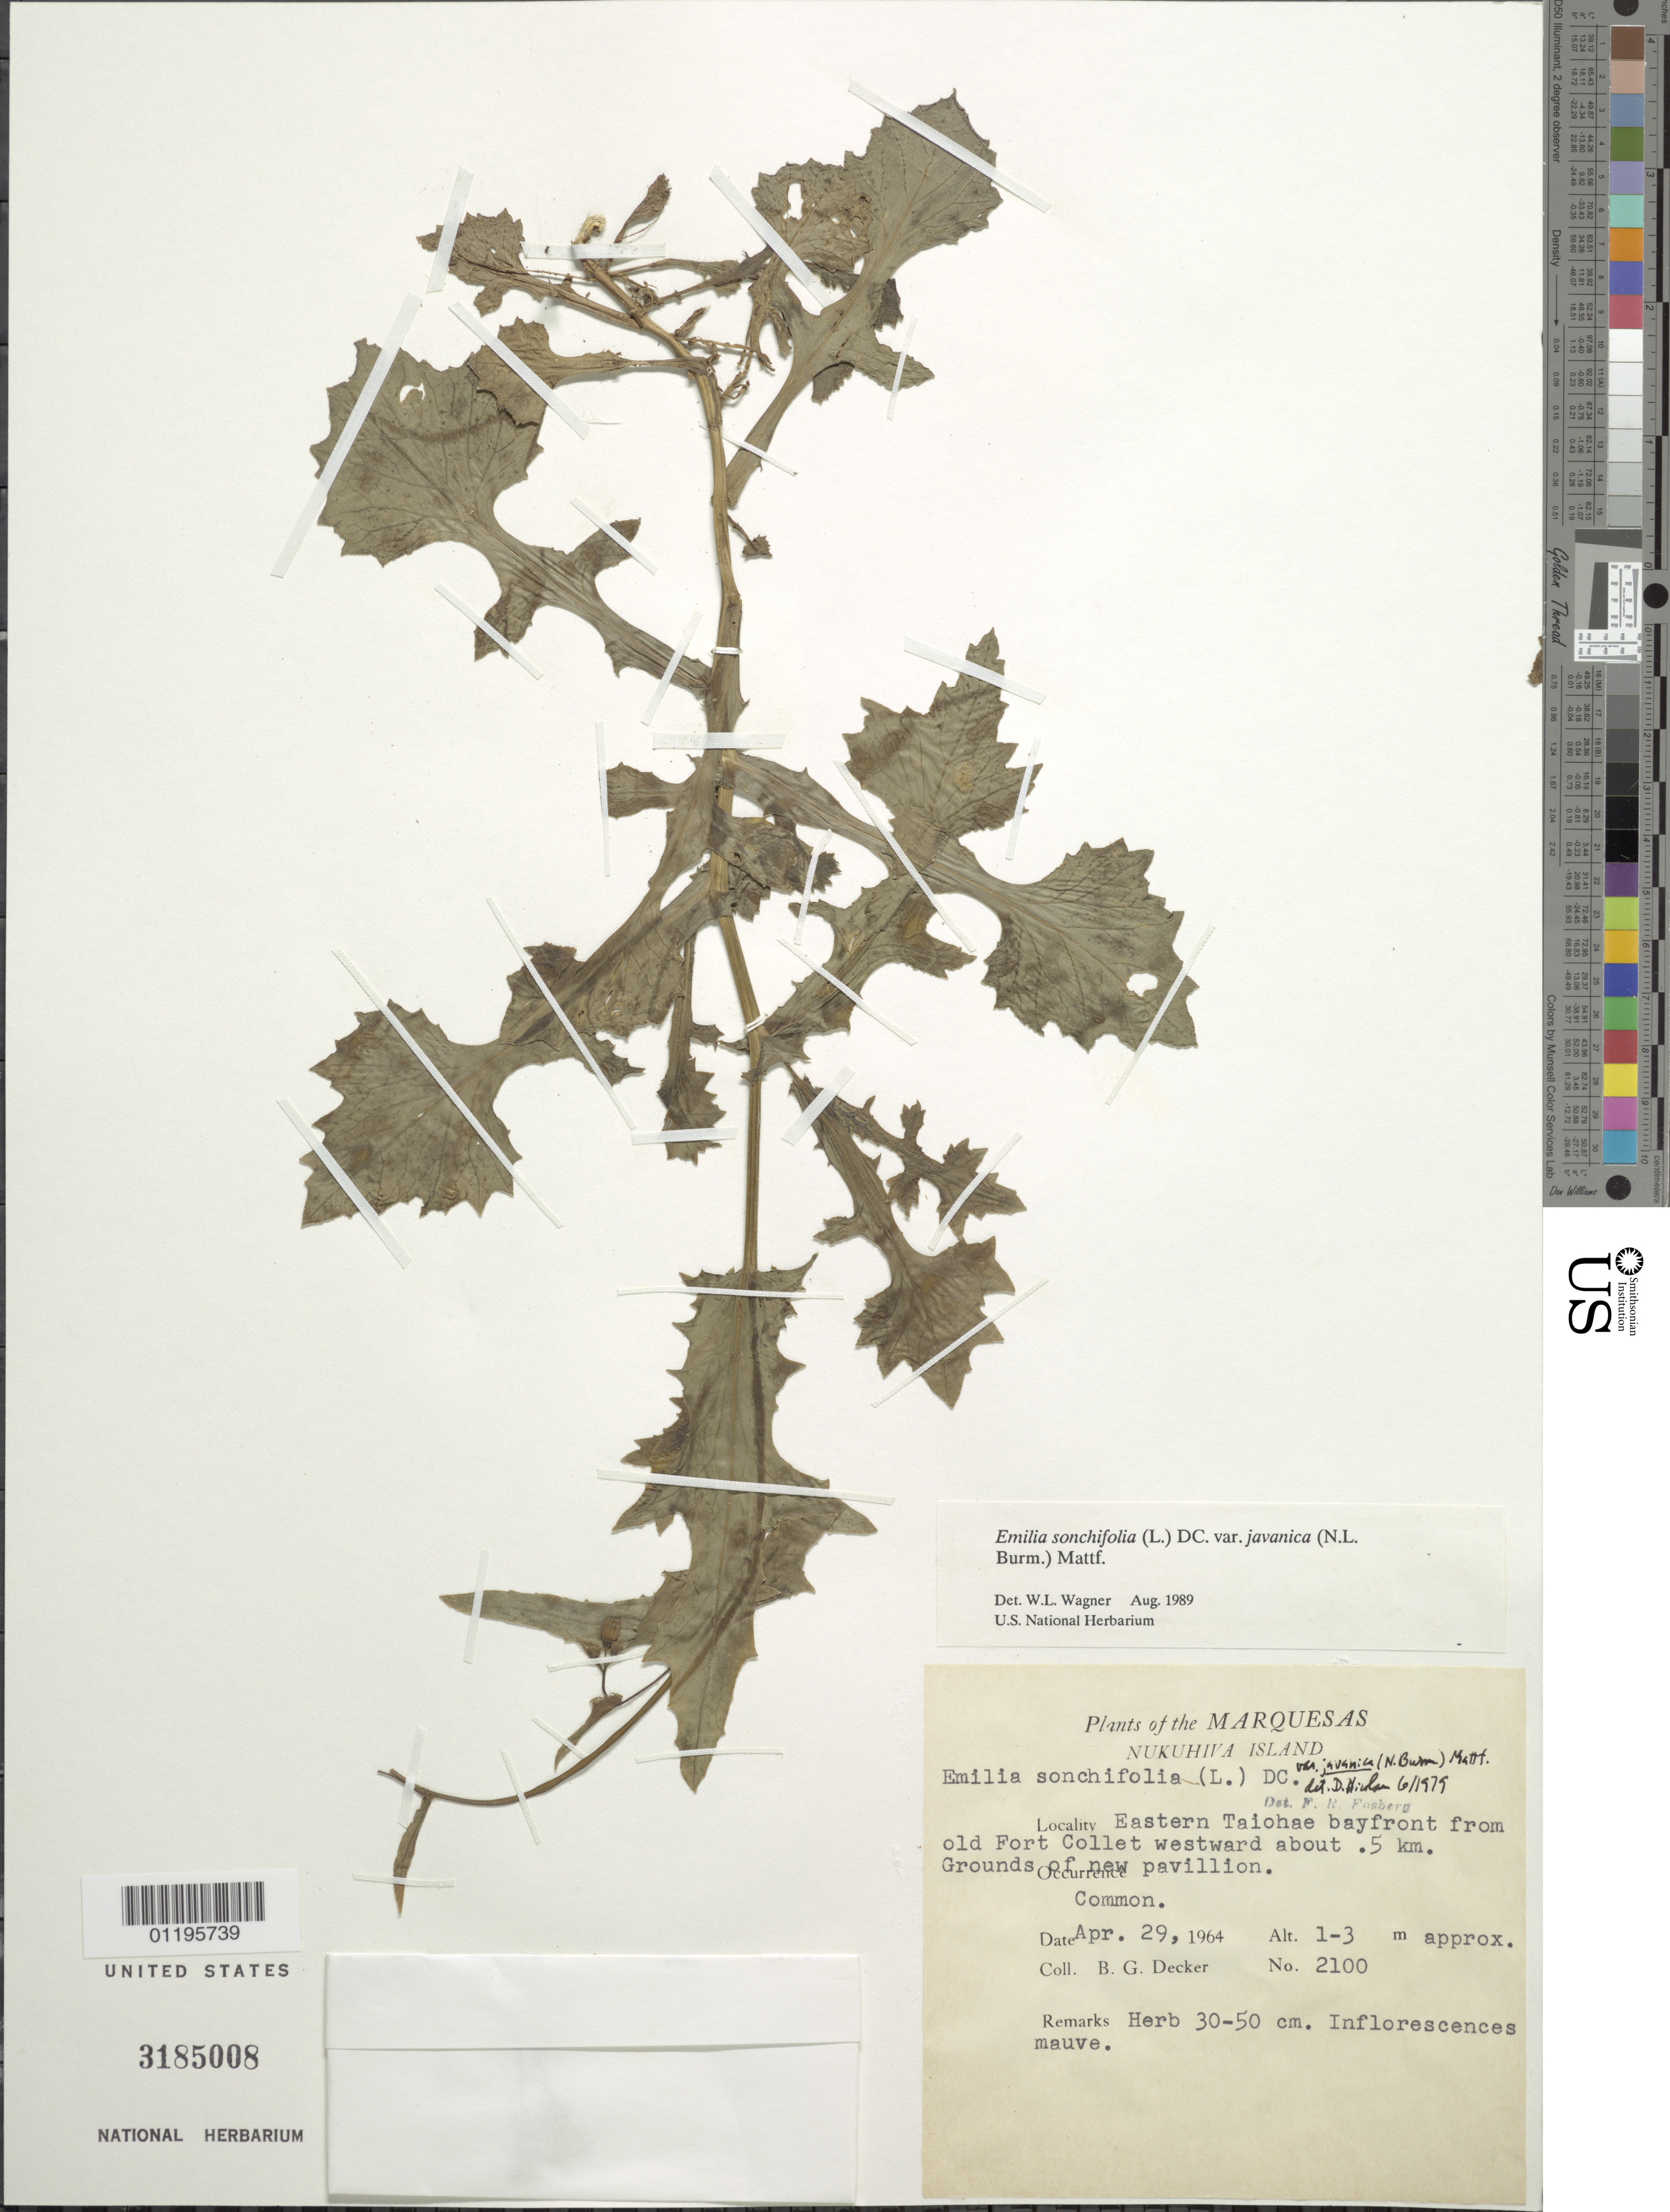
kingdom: Plantae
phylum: Tracheophyta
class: Magnoliopsida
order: Asterales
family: Asteraceae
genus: Emilia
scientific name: Emilia sonchifolia var. javanica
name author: (Burm. f.) Mattf.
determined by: Wagner, W. L., (BOT), Smithsonian Institution - National Museum of Natural History (UNITED STATES)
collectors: B. G. Decker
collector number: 2100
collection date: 1964-04-29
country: French Polynesia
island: Nuku Hiva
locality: E Taiohae bayfront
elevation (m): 1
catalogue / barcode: US 3185008